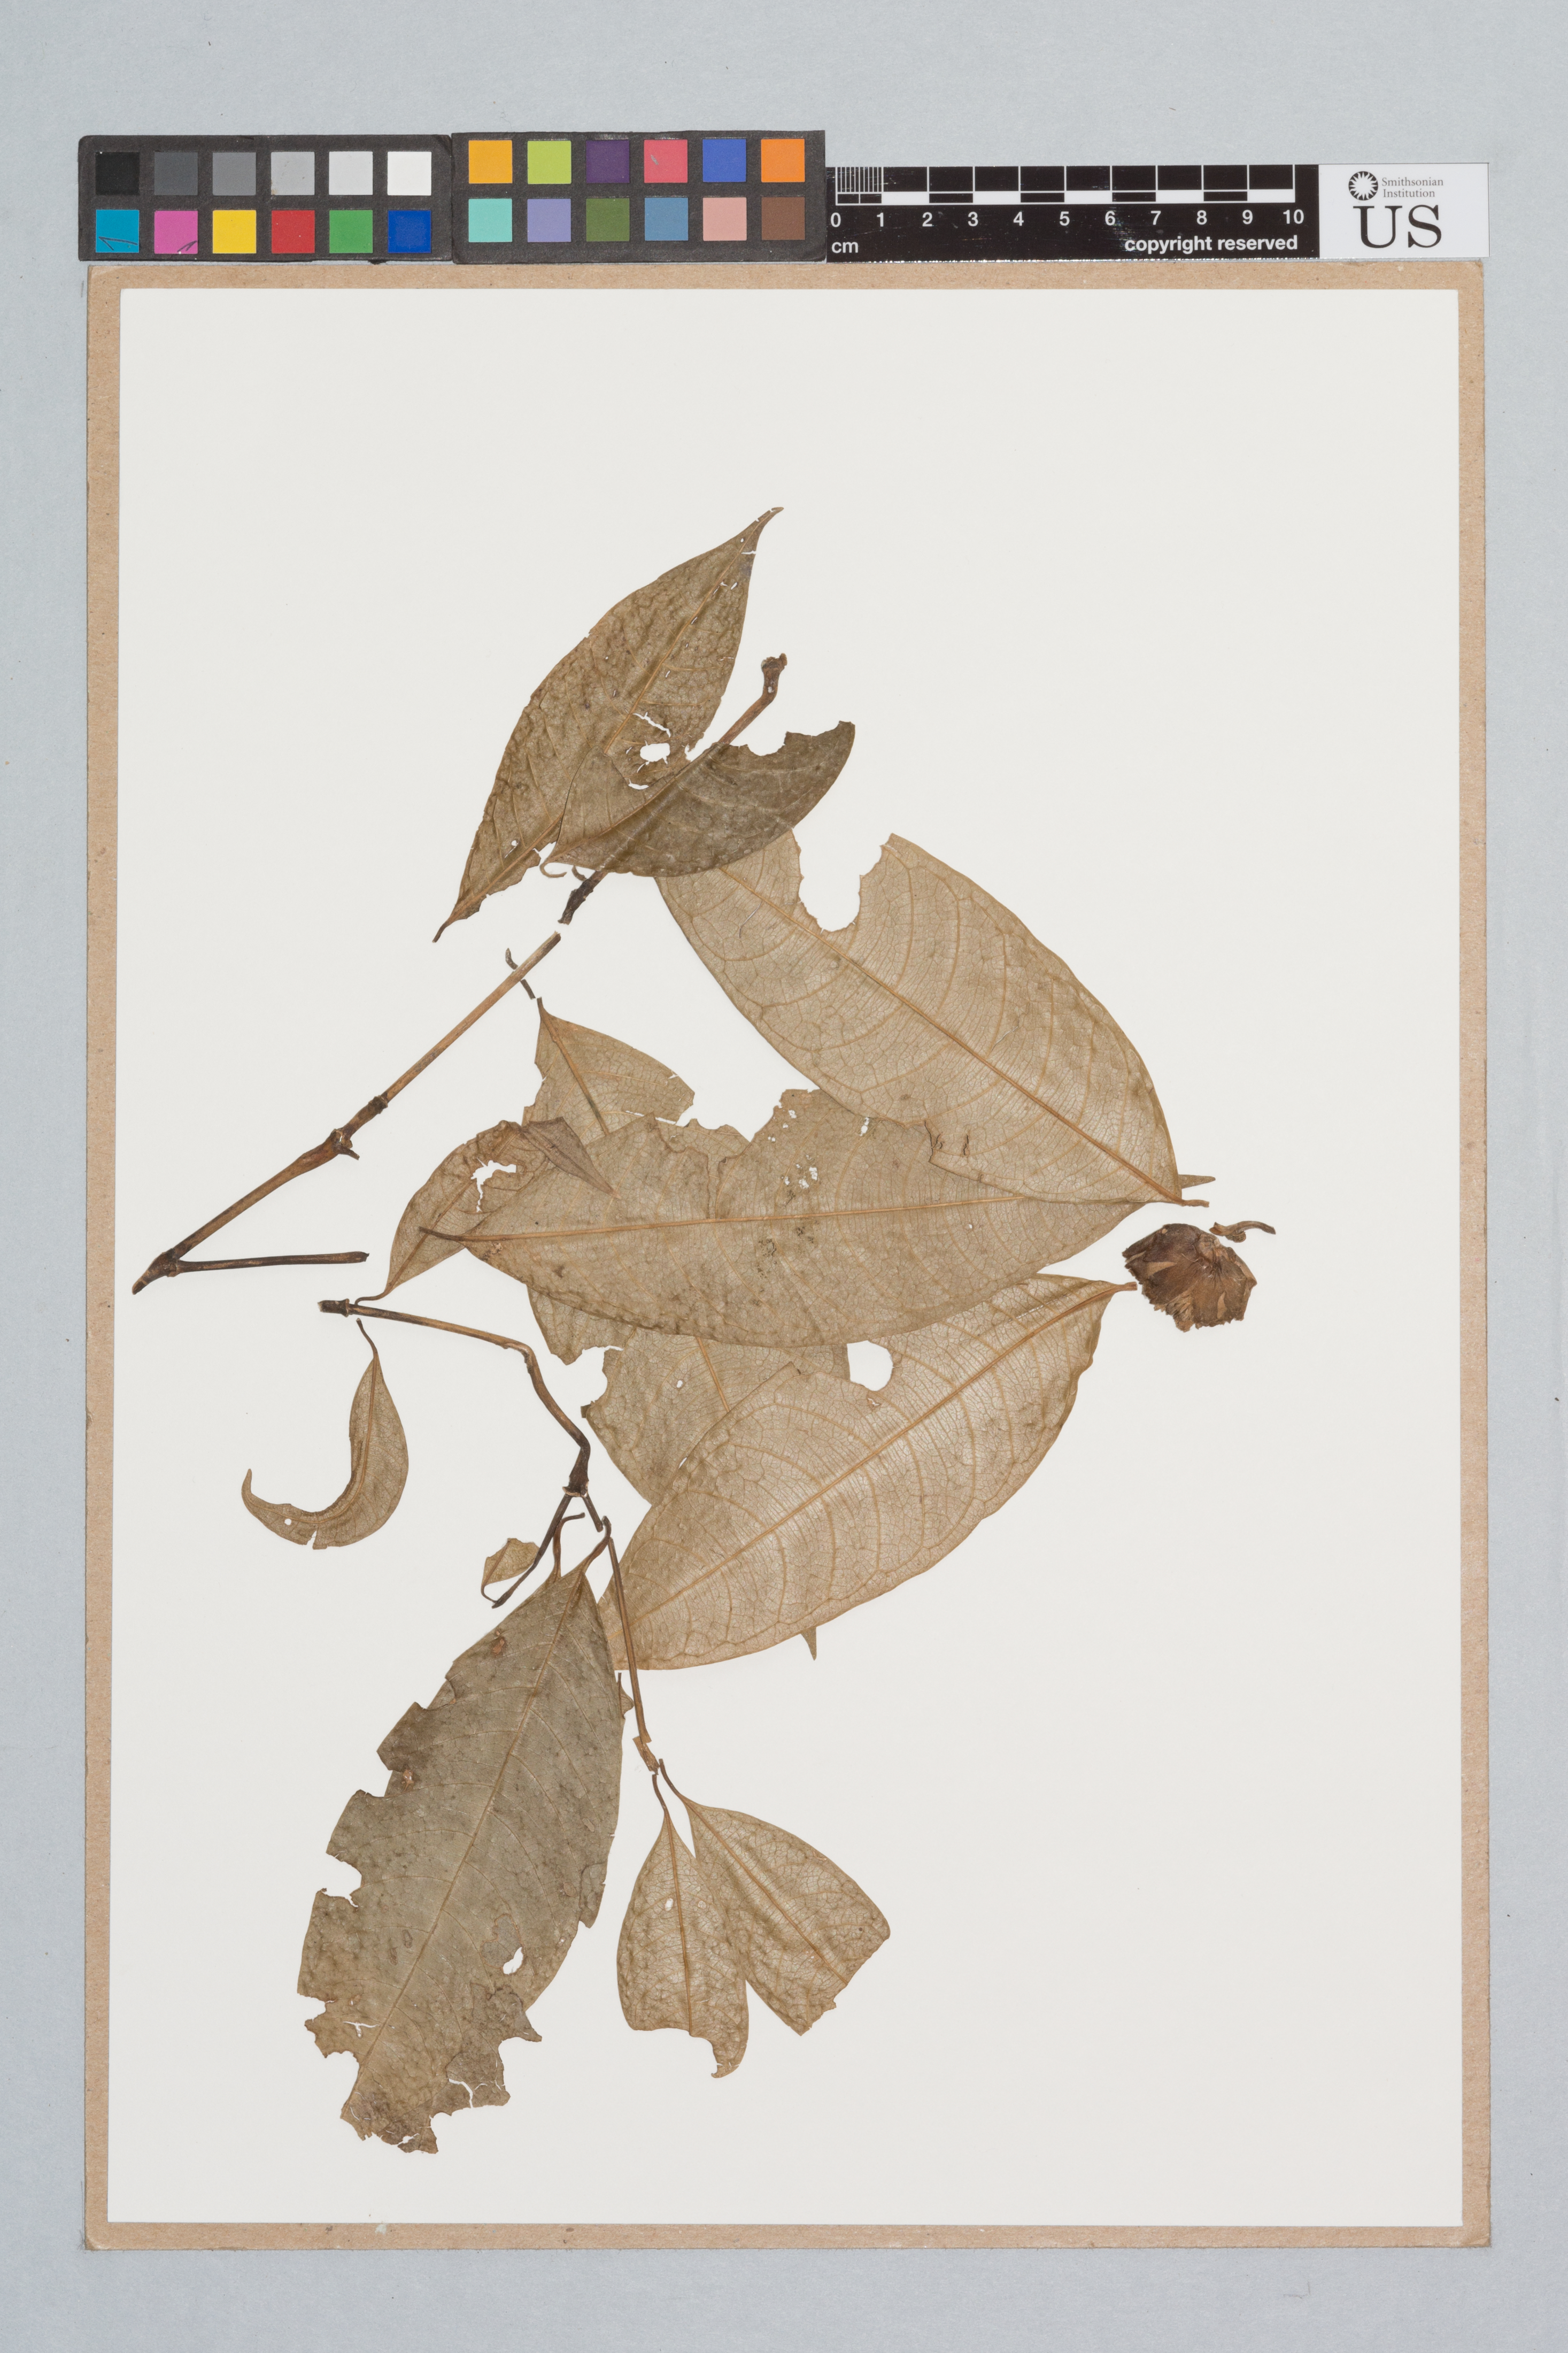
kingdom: Plantae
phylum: Tracheophyta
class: Magnoliopsida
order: Gentianales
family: Rubiaceae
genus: Psychotria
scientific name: Psychotria apoda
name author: Steyerm.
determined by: Steyermark, Julian A., (VEN)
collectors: E. Mélinon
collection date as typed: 1871 [?]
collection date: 1871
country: French Guiana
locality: Maroni R.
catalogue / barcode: US 1123326